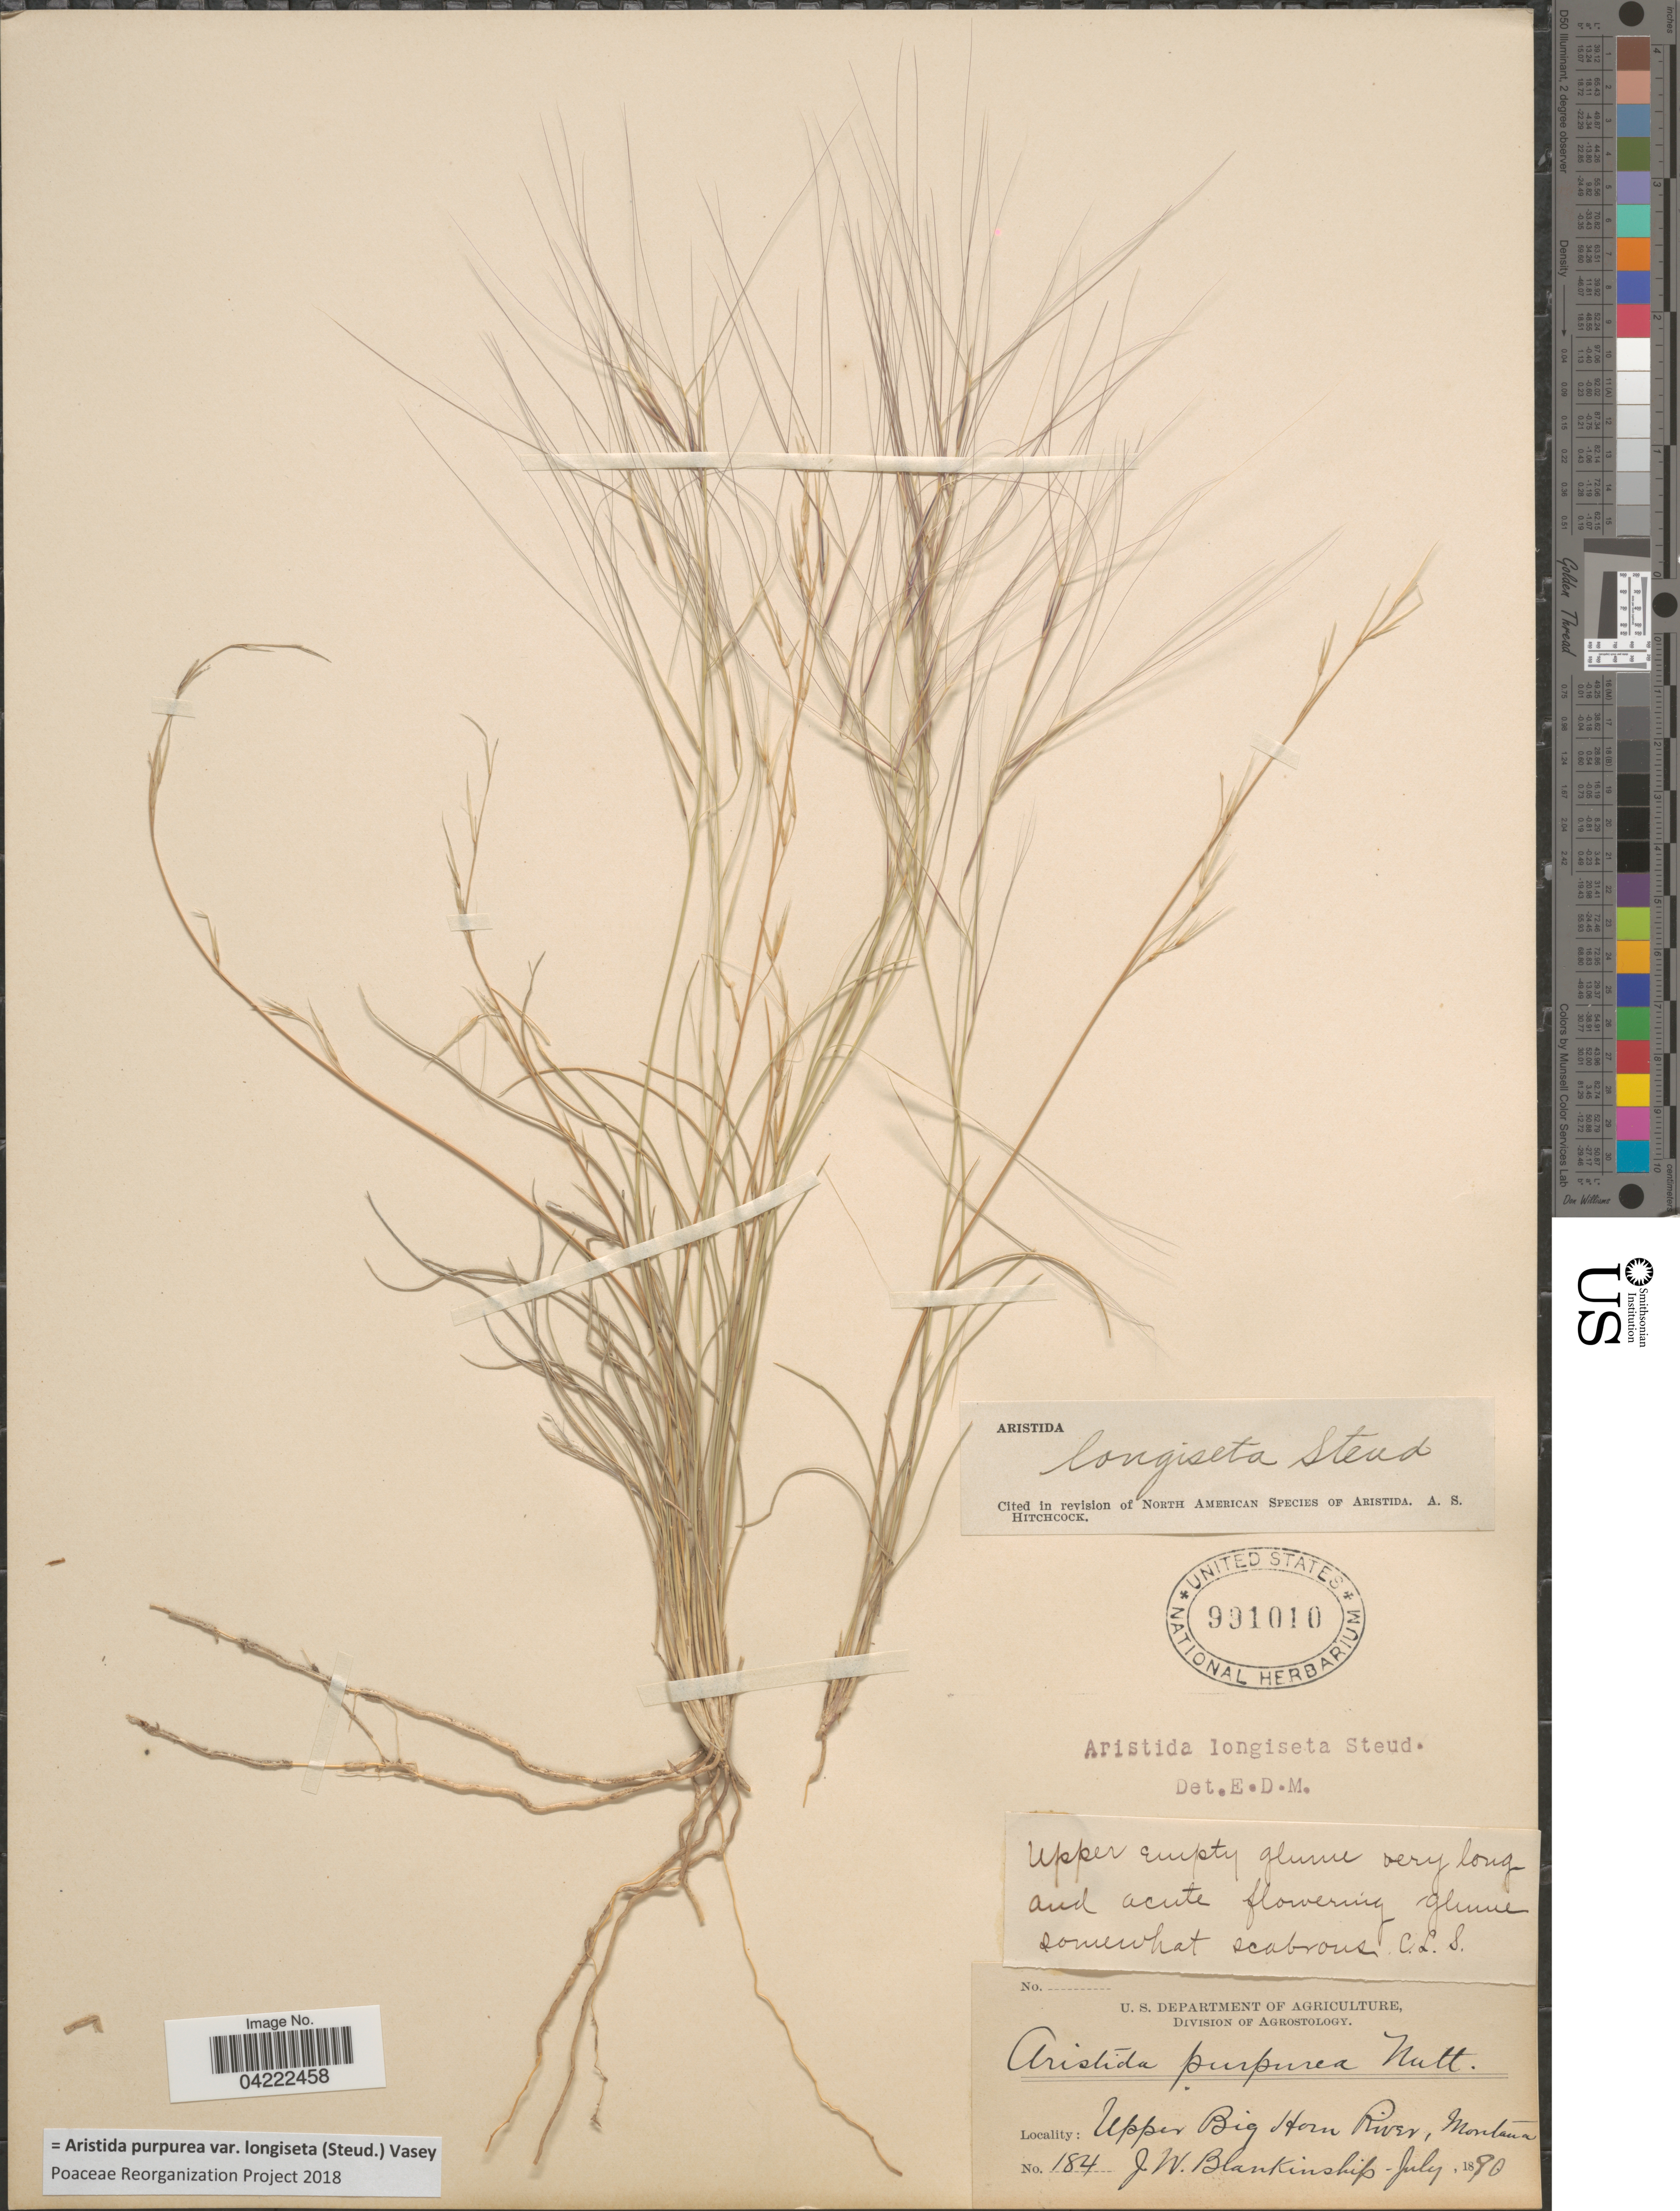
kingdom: Plantae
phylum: Tracheophyta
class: Liliopsida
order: Poales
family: Poaceae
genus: Aristida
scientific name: Aristida purpurea var. longiseta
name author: (Steud.) Vasey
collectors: J. W. Blankinship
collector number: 184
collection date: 1890-07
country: United States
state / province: Montana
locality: Upper Big Horn River.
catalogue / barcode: US 991010